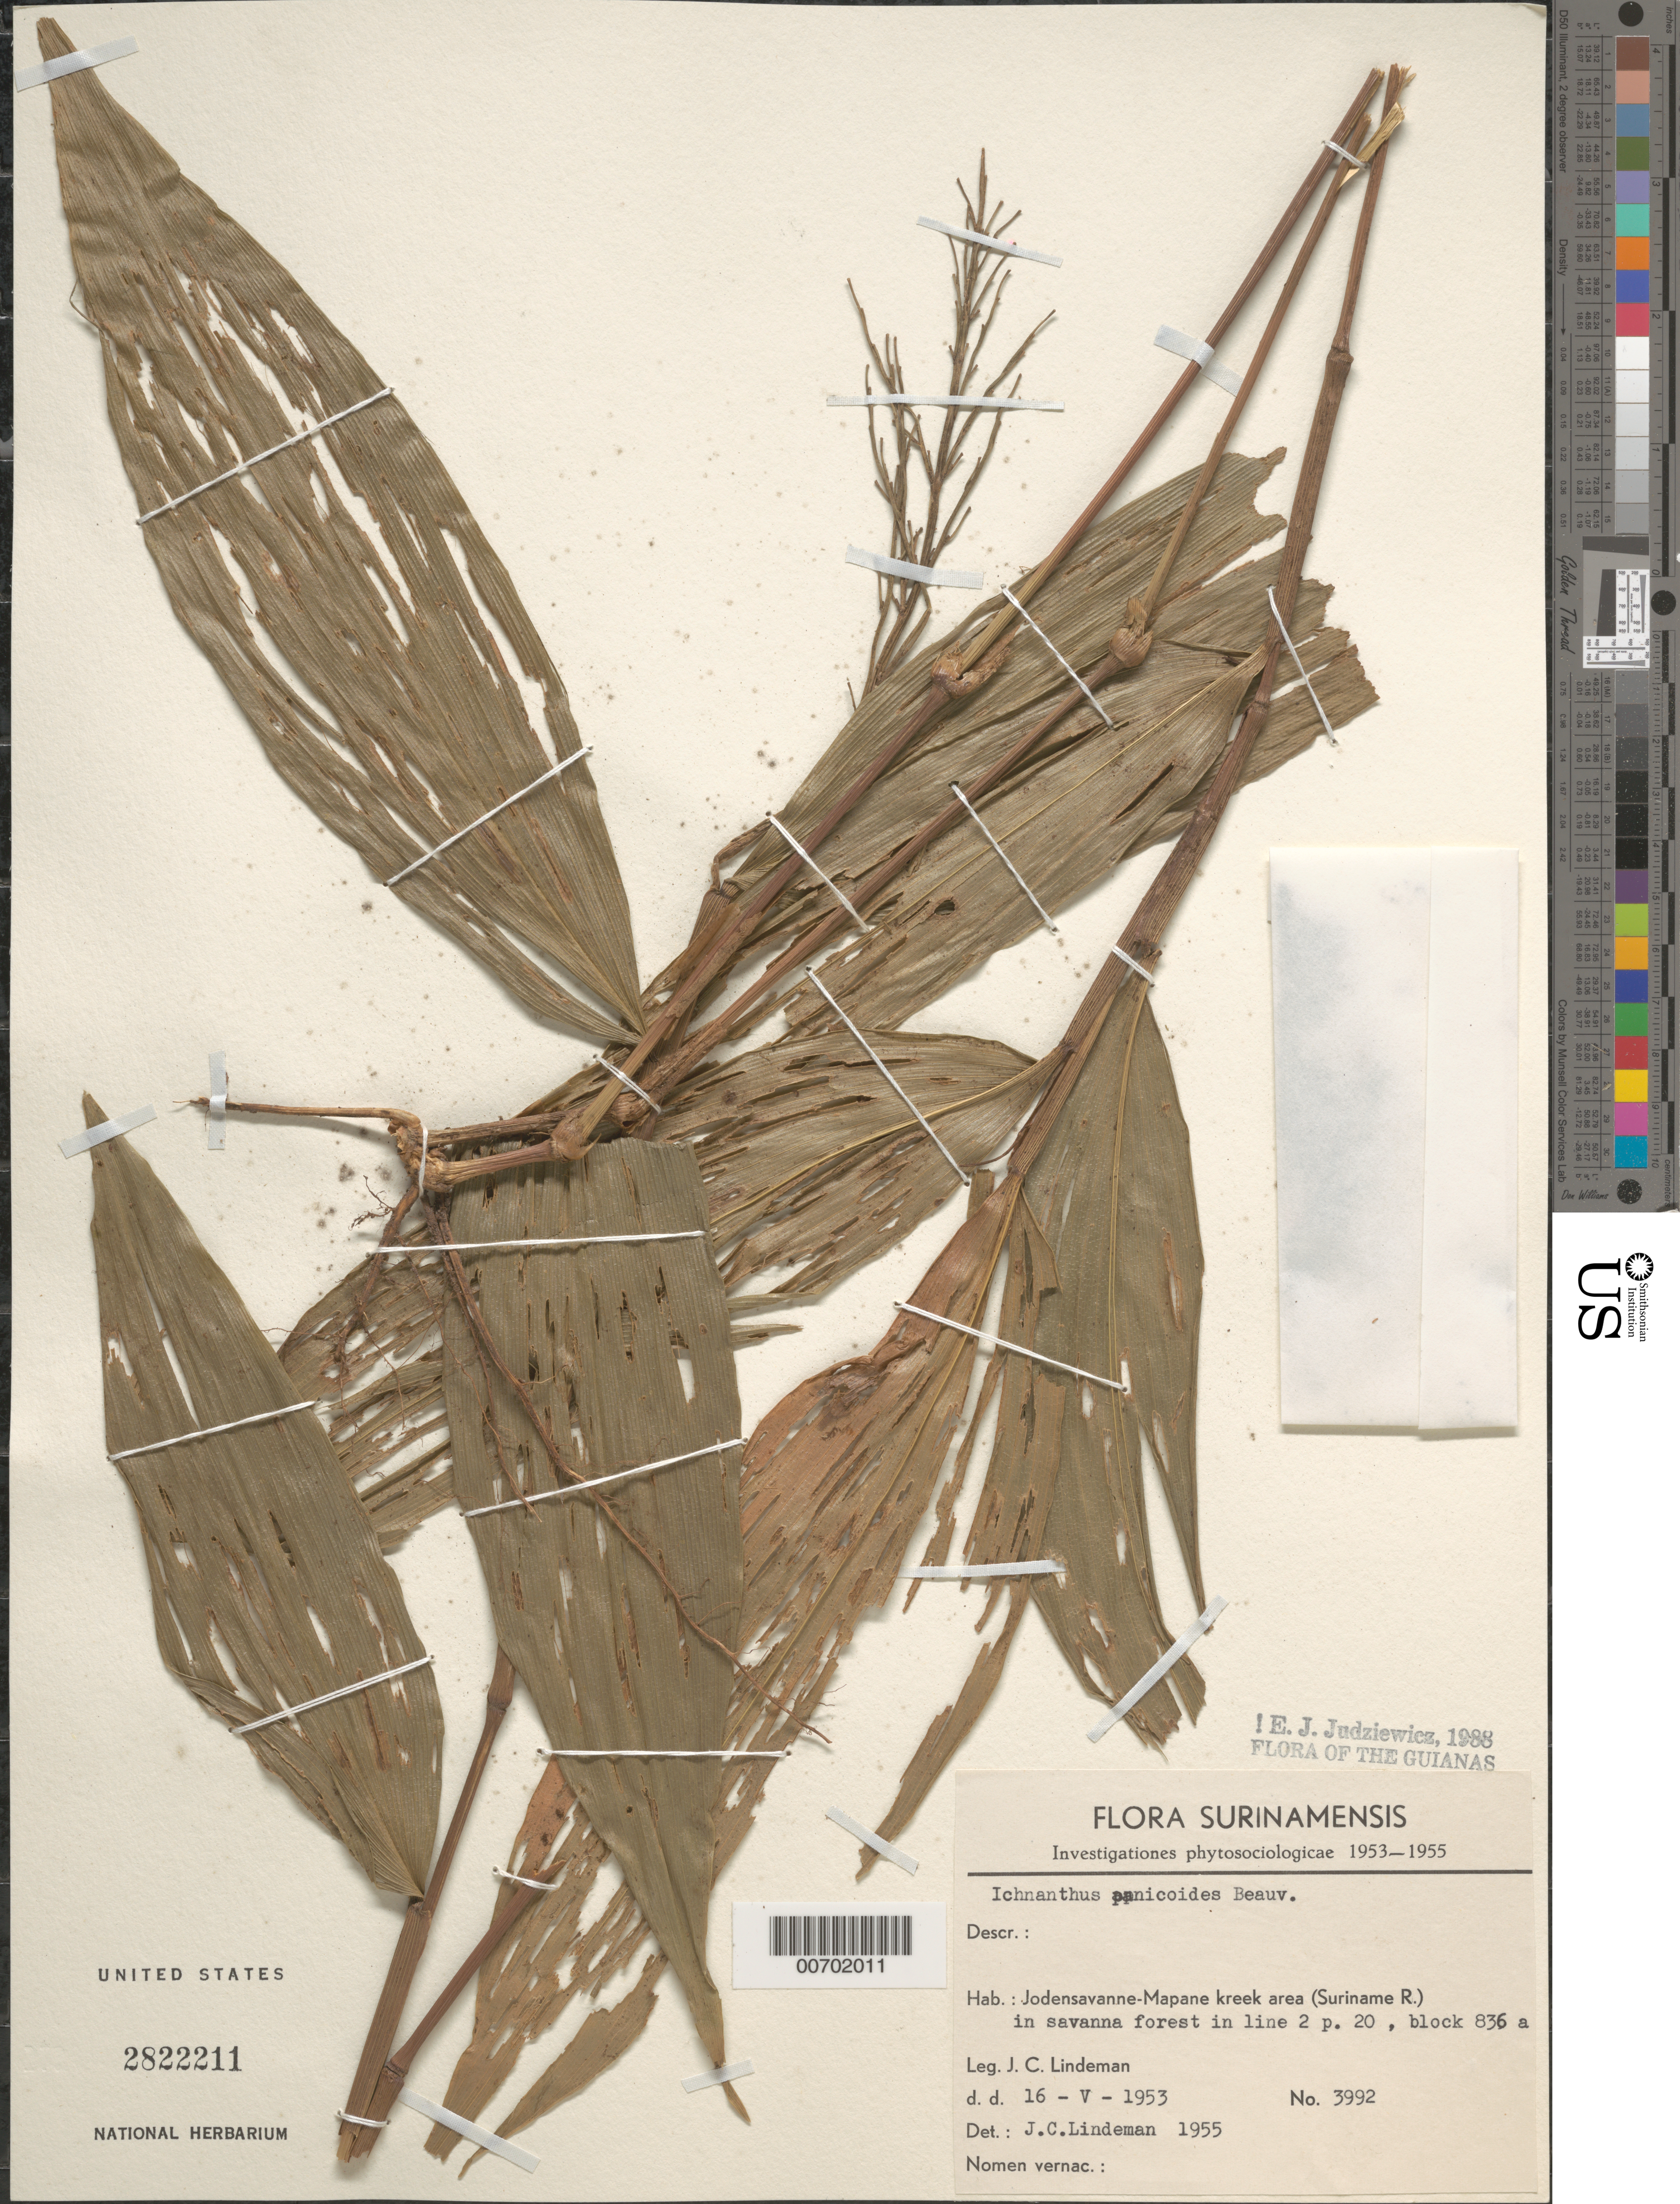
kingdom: Plantae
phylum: Tracheophyta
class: Liliopsida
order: Poales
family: Poaceae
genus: Ichnanthus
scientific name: Ichnanthus panicoides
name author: P. Beauv.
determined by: Lindeman, J. C.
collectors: J. C. Lindeman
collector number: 3992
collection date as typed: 16-Jun-53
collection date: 1953-06-16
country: Suriname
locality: Jodensavanne-Mapane kreek area (Suriname River)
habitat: Savanna forest in line 2, p. 20, block 836 a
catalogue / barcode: US 2822211